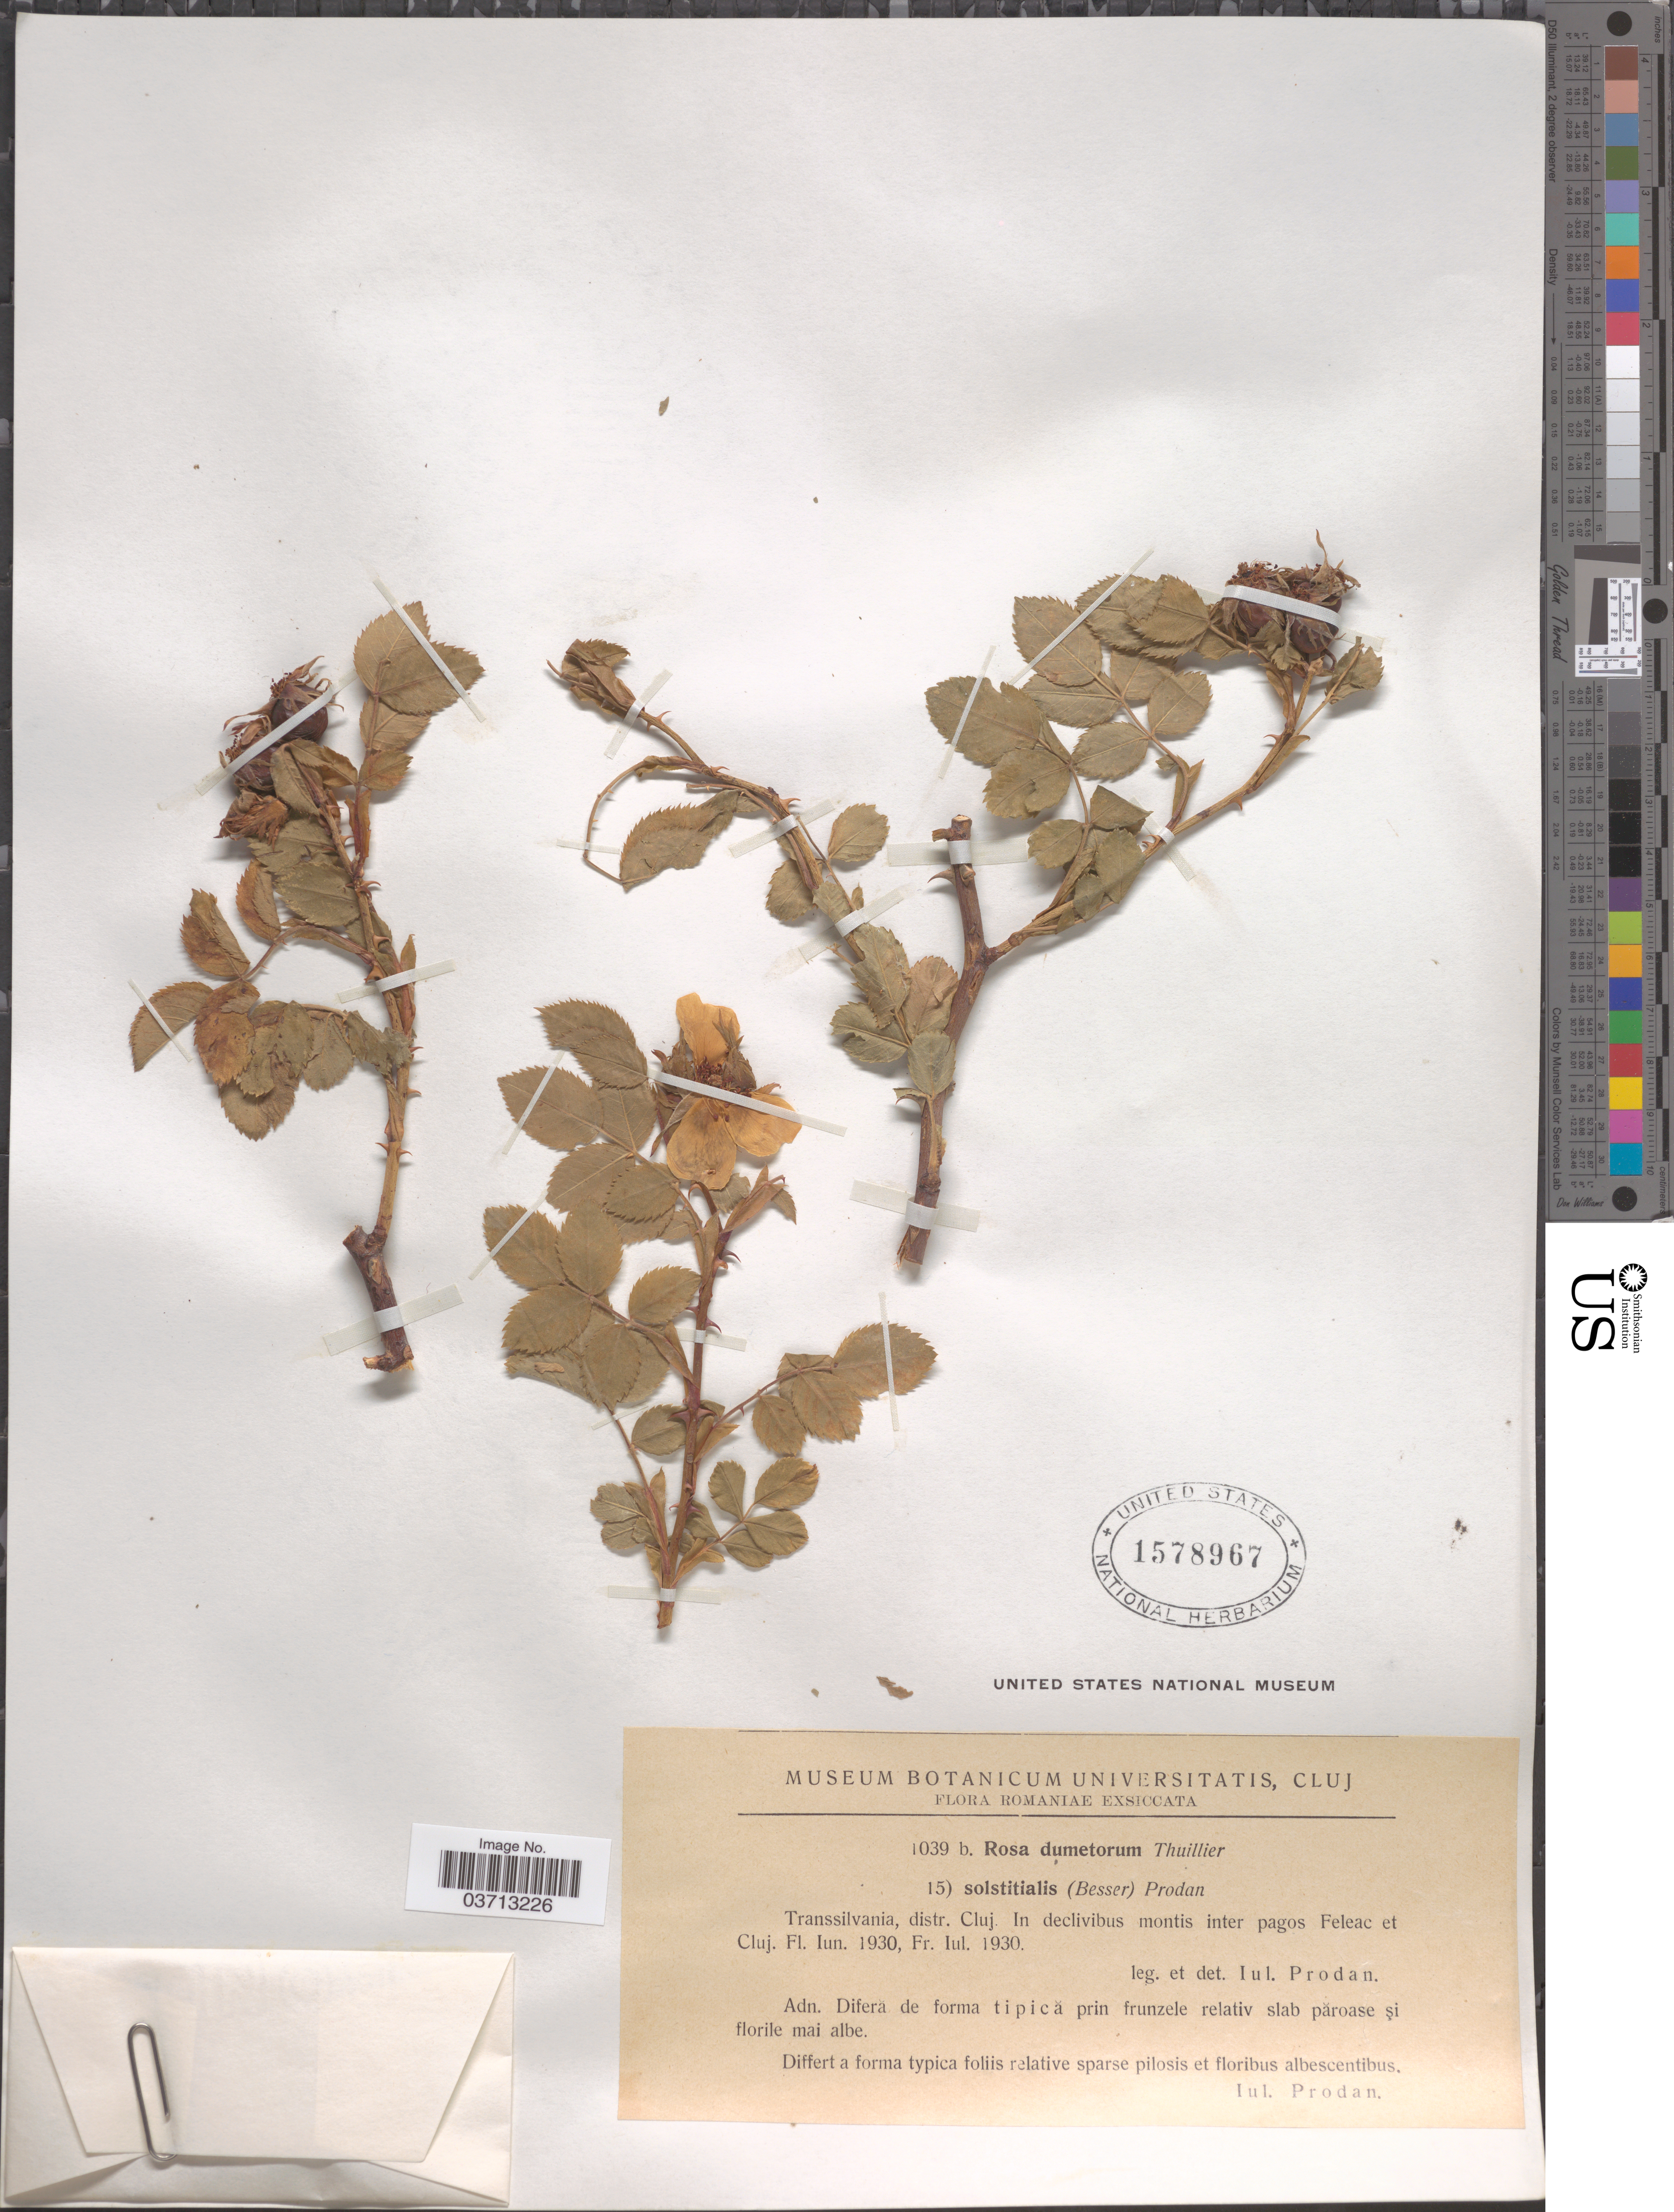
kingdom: Plantae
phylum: Tracheophyta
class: Magnoliopsida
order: Rosales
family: Rosaceae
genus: Rosa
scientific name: Rosa dumetorum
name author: Lange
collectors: J. Prodan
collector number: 1039 b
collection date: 1930-06/1930-07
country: Romania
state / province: Cluj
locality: Transsilvania, distr. Cluj. In declivibus montis inter pagos Feleac et Cluj.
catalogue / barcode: US 1578967